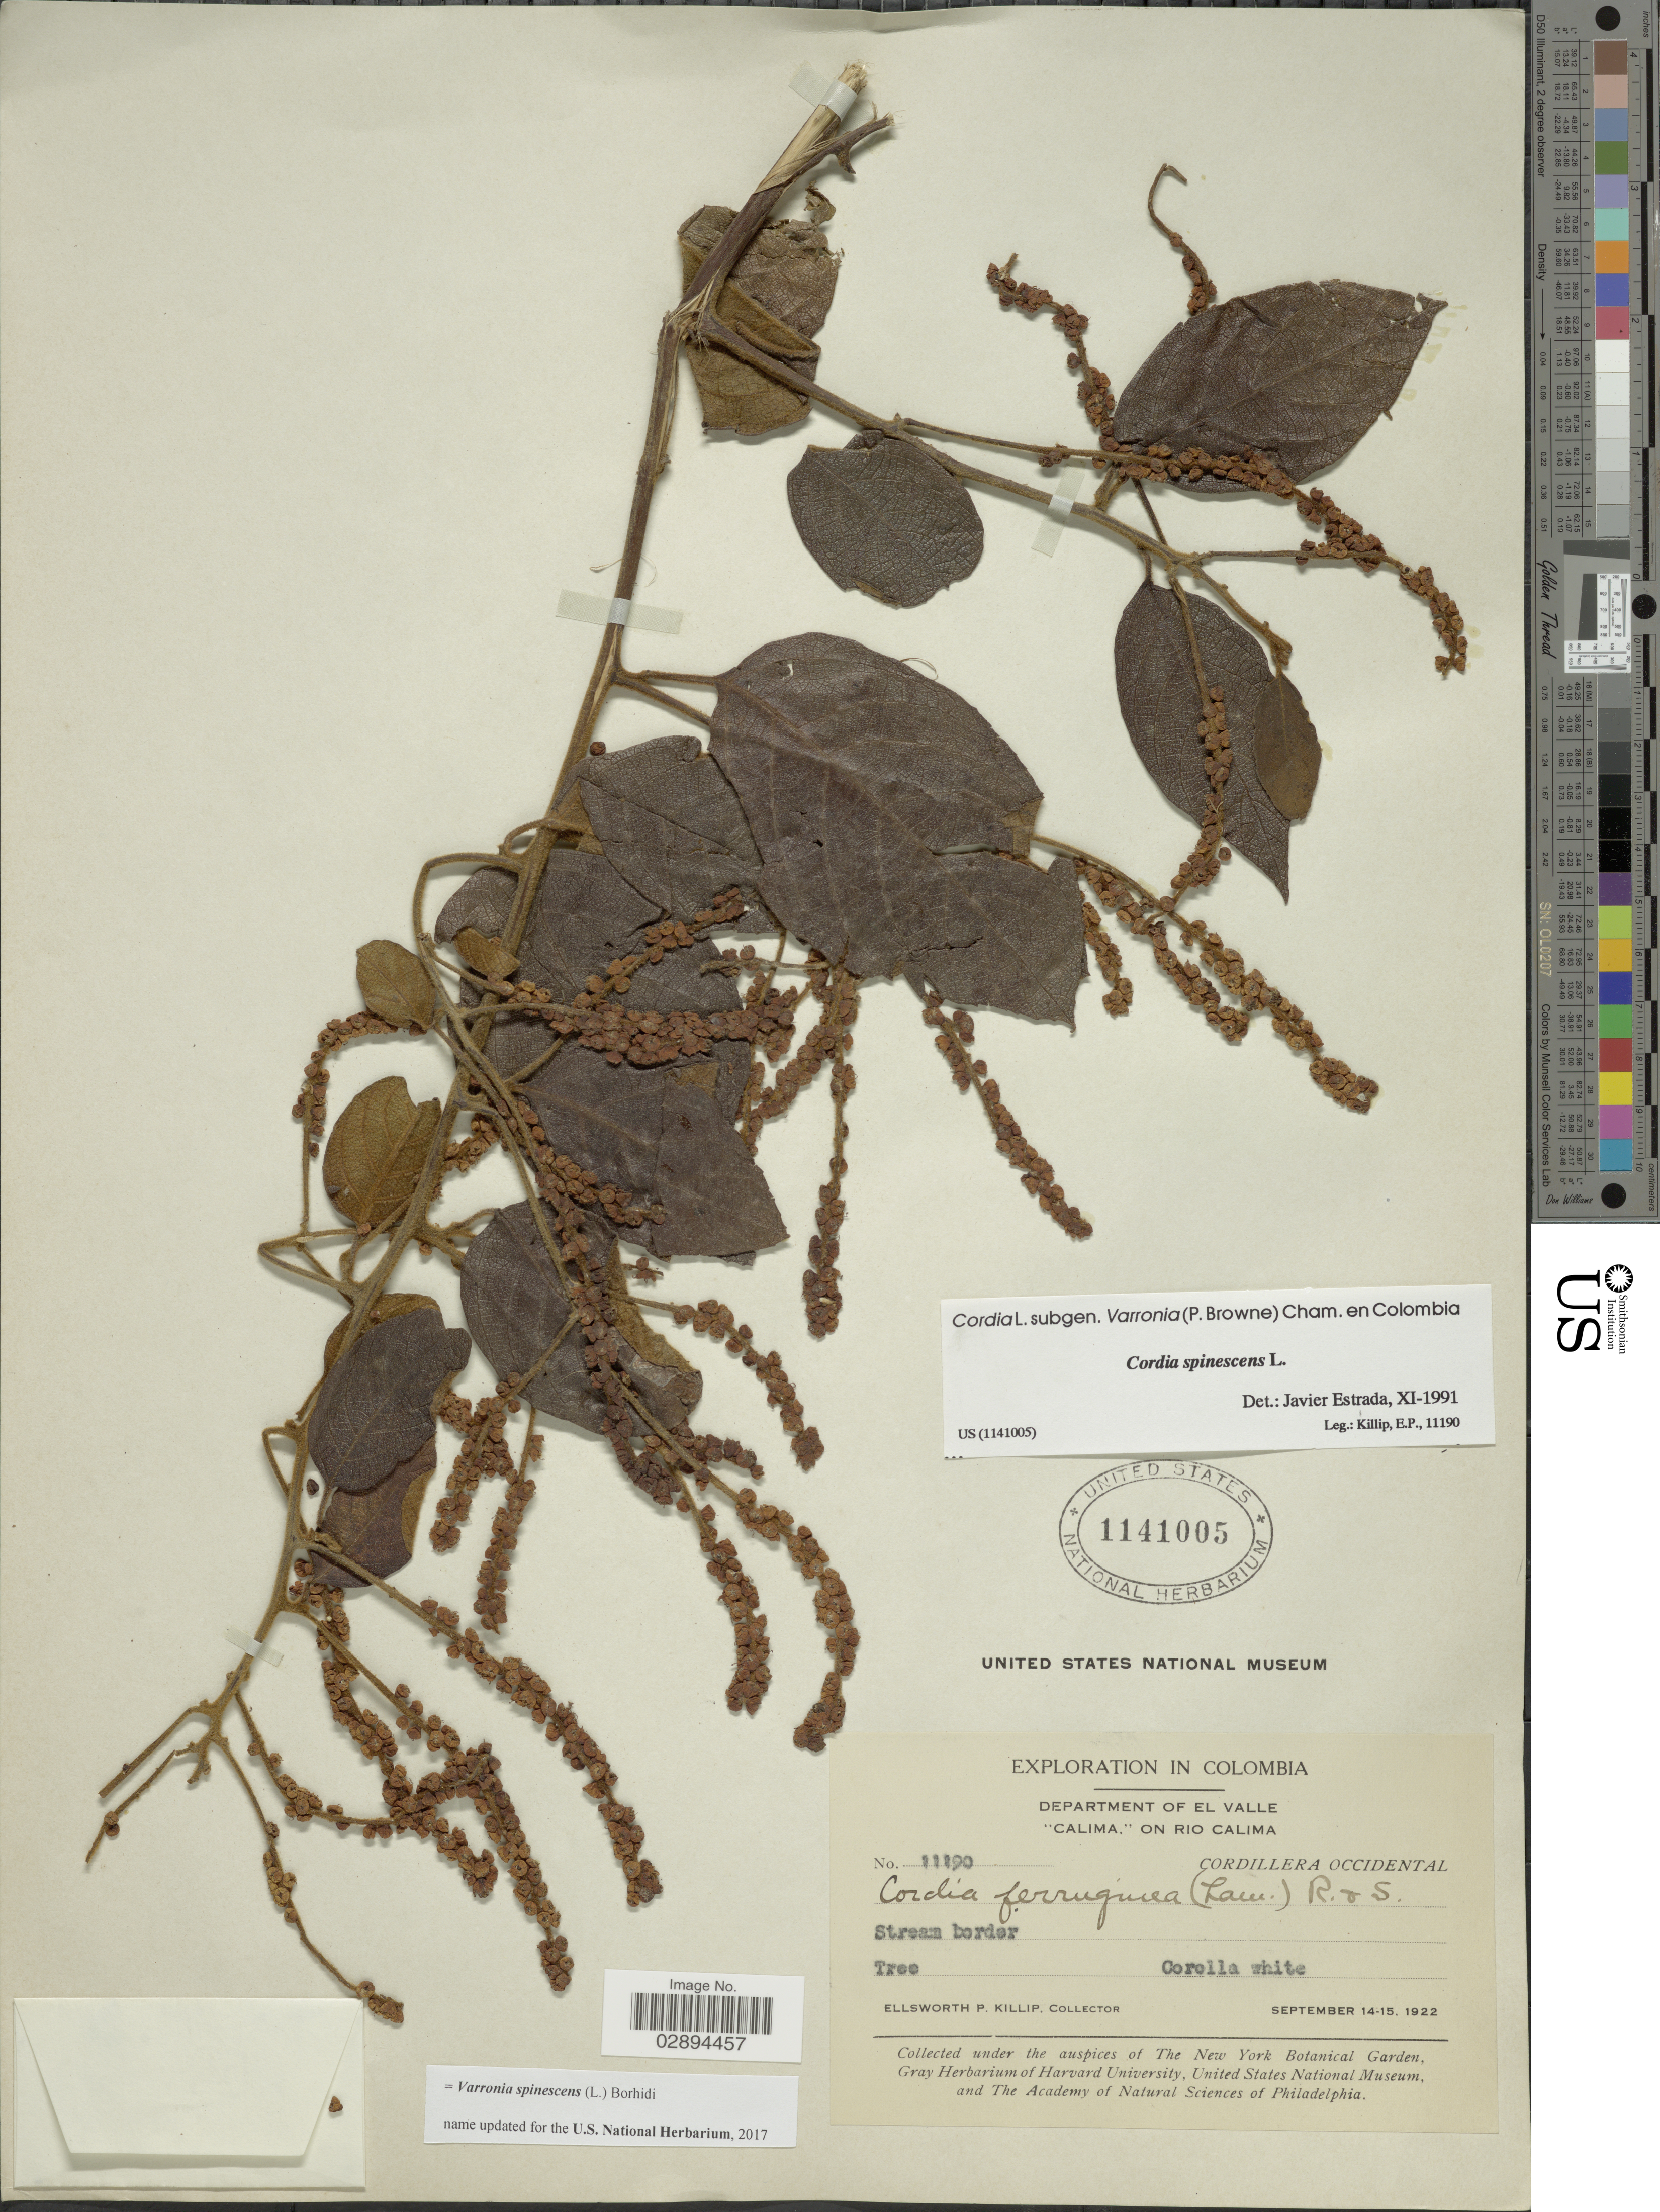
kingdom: Plantae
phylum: Tracheophyta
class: Magnoliopsida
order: Boraginales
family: Cordiaceae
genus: Varronia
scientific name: Varronia spinescens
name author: (L.) Borhidi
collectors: E. P. Killip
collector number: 11190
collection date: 1922-09-14/1922-09-15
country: Colombia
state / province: Valle del Cauca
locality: Department of El Valle "Calima," on Rio Calima. Cordillera occidental.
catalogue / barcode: US 1141005